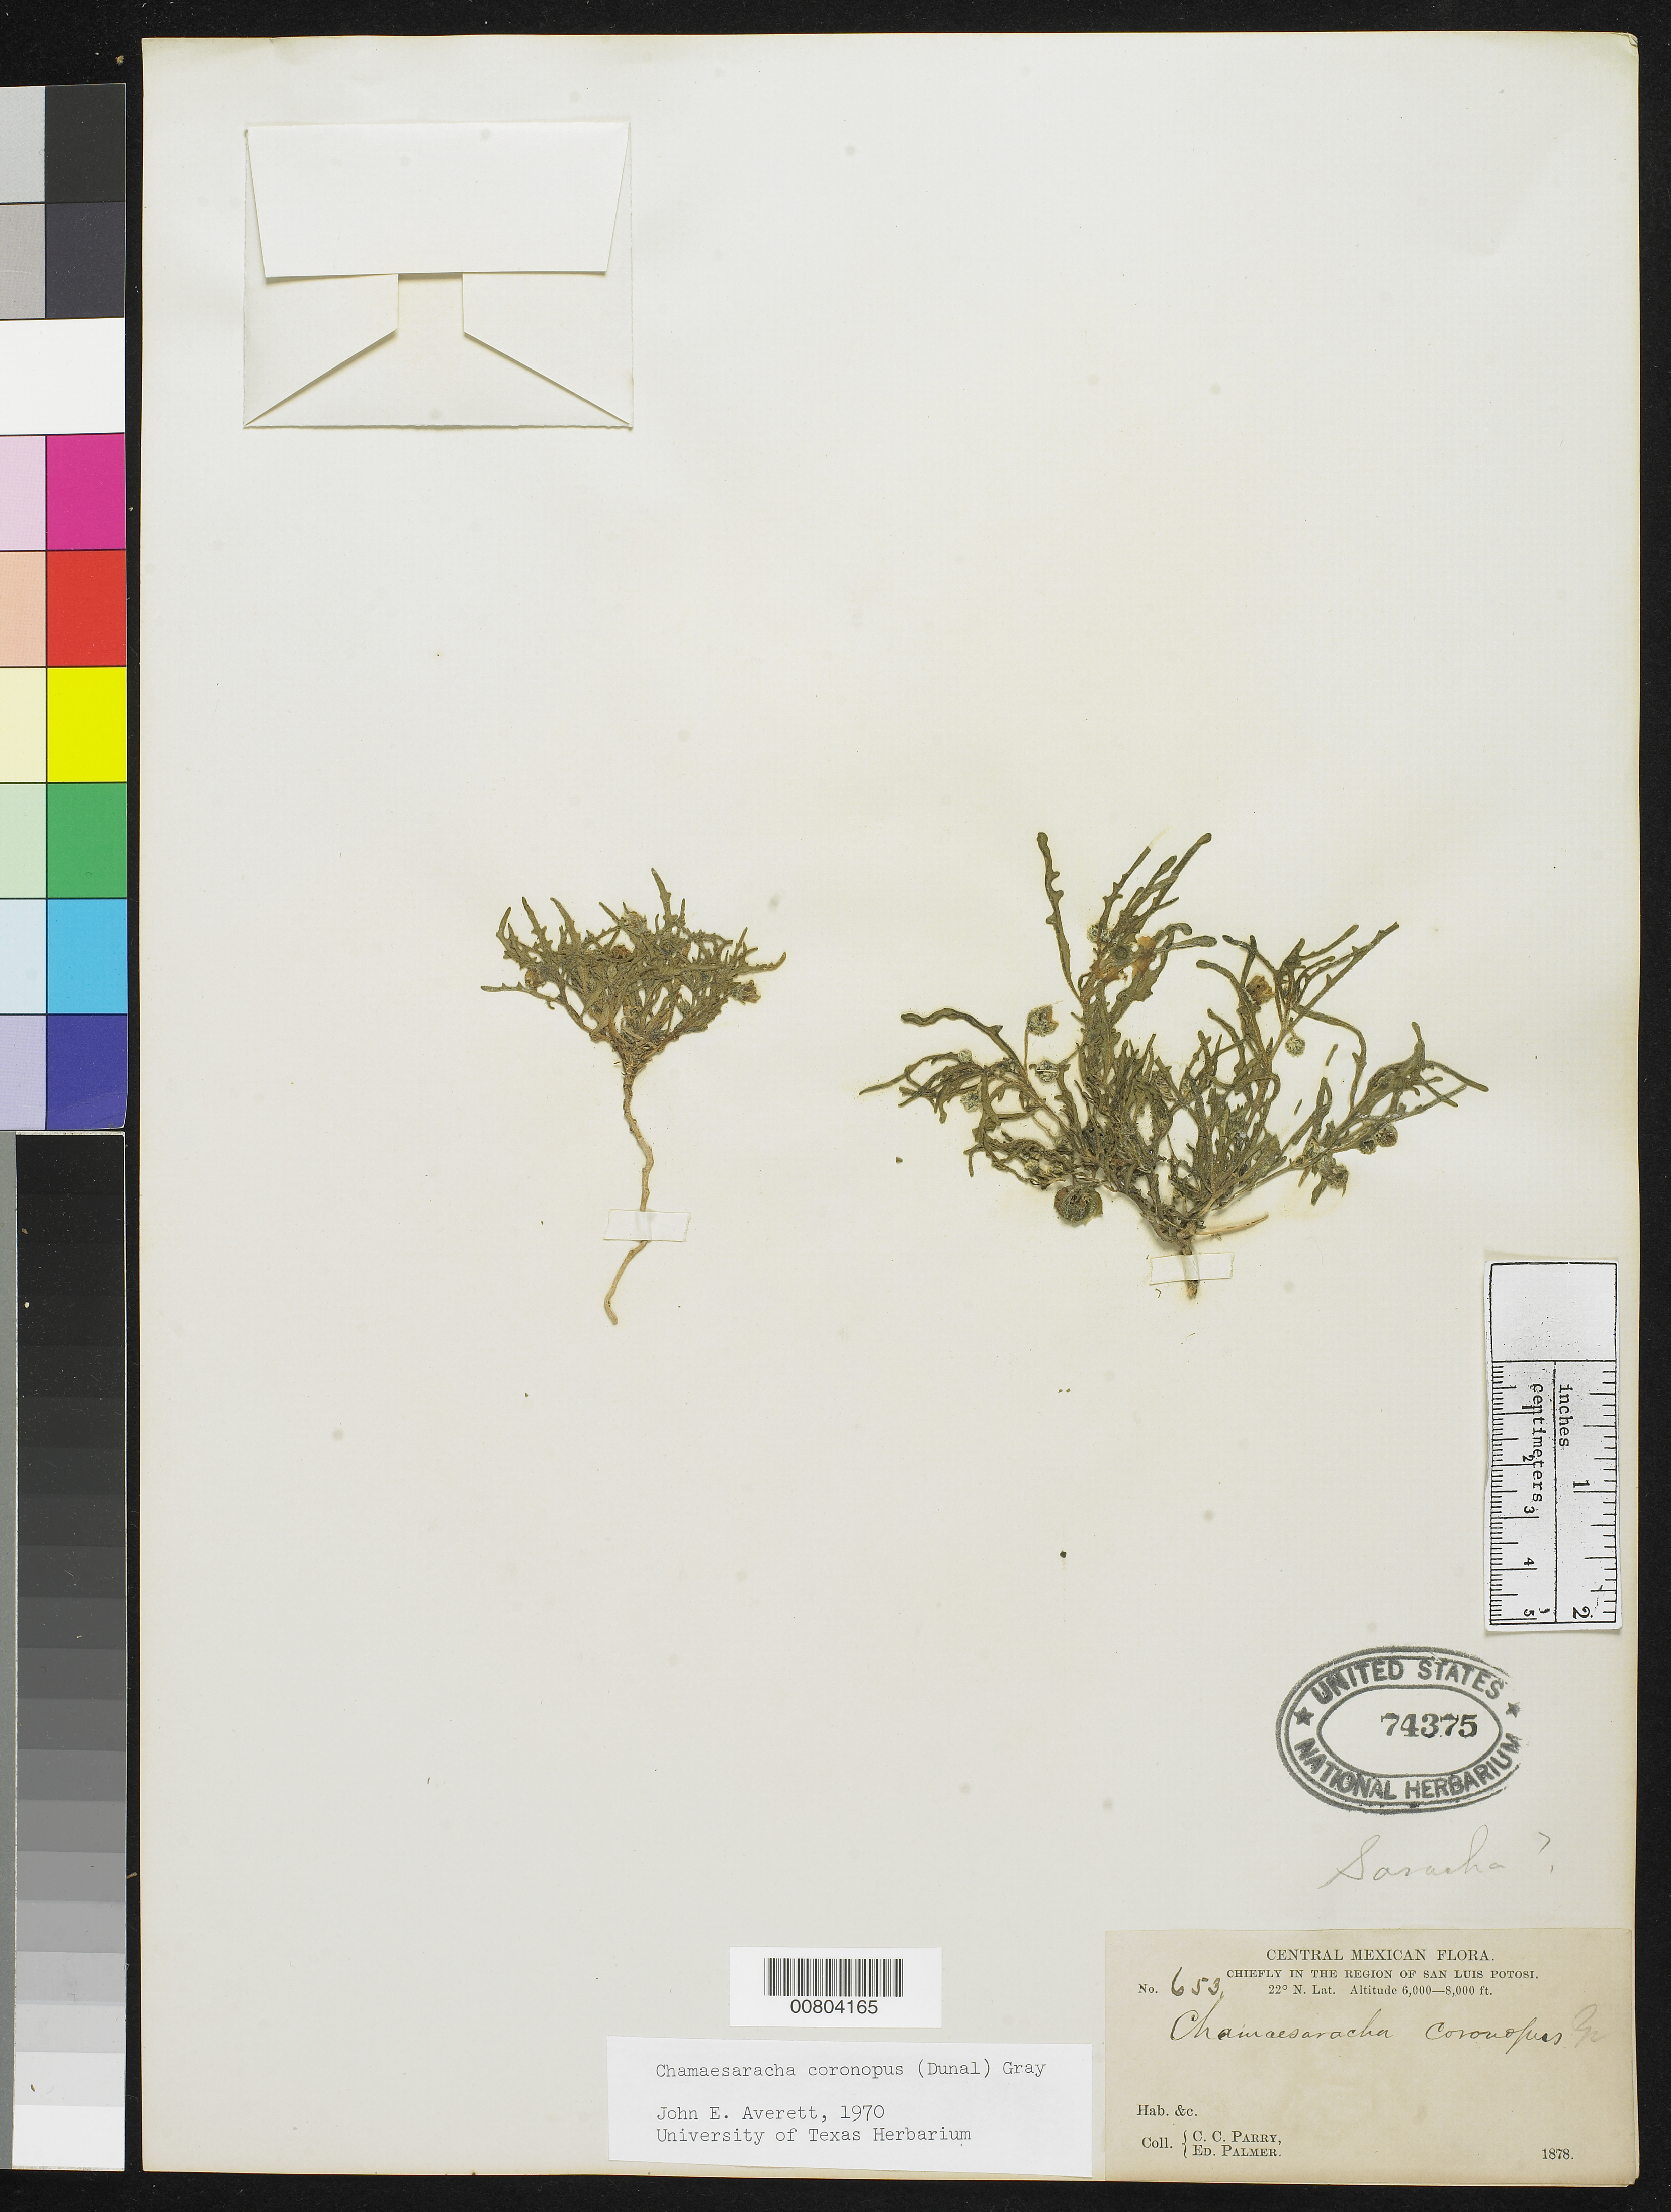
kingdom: Plantae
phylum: Tracheophyta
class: Magnoliopsida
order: Solanales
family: Solanaceae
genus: Chamaesaracha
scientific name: Chamaesaracha coronopus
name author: (Dunal) A. Gray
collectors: C. C. Parry & E. Palmer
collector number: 653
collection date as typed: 1878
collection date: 1878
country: Mexico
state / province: San Luis Potosí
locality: Chiefly in the region of San Luis Potosí,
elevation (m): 1829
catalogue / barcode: US 74375